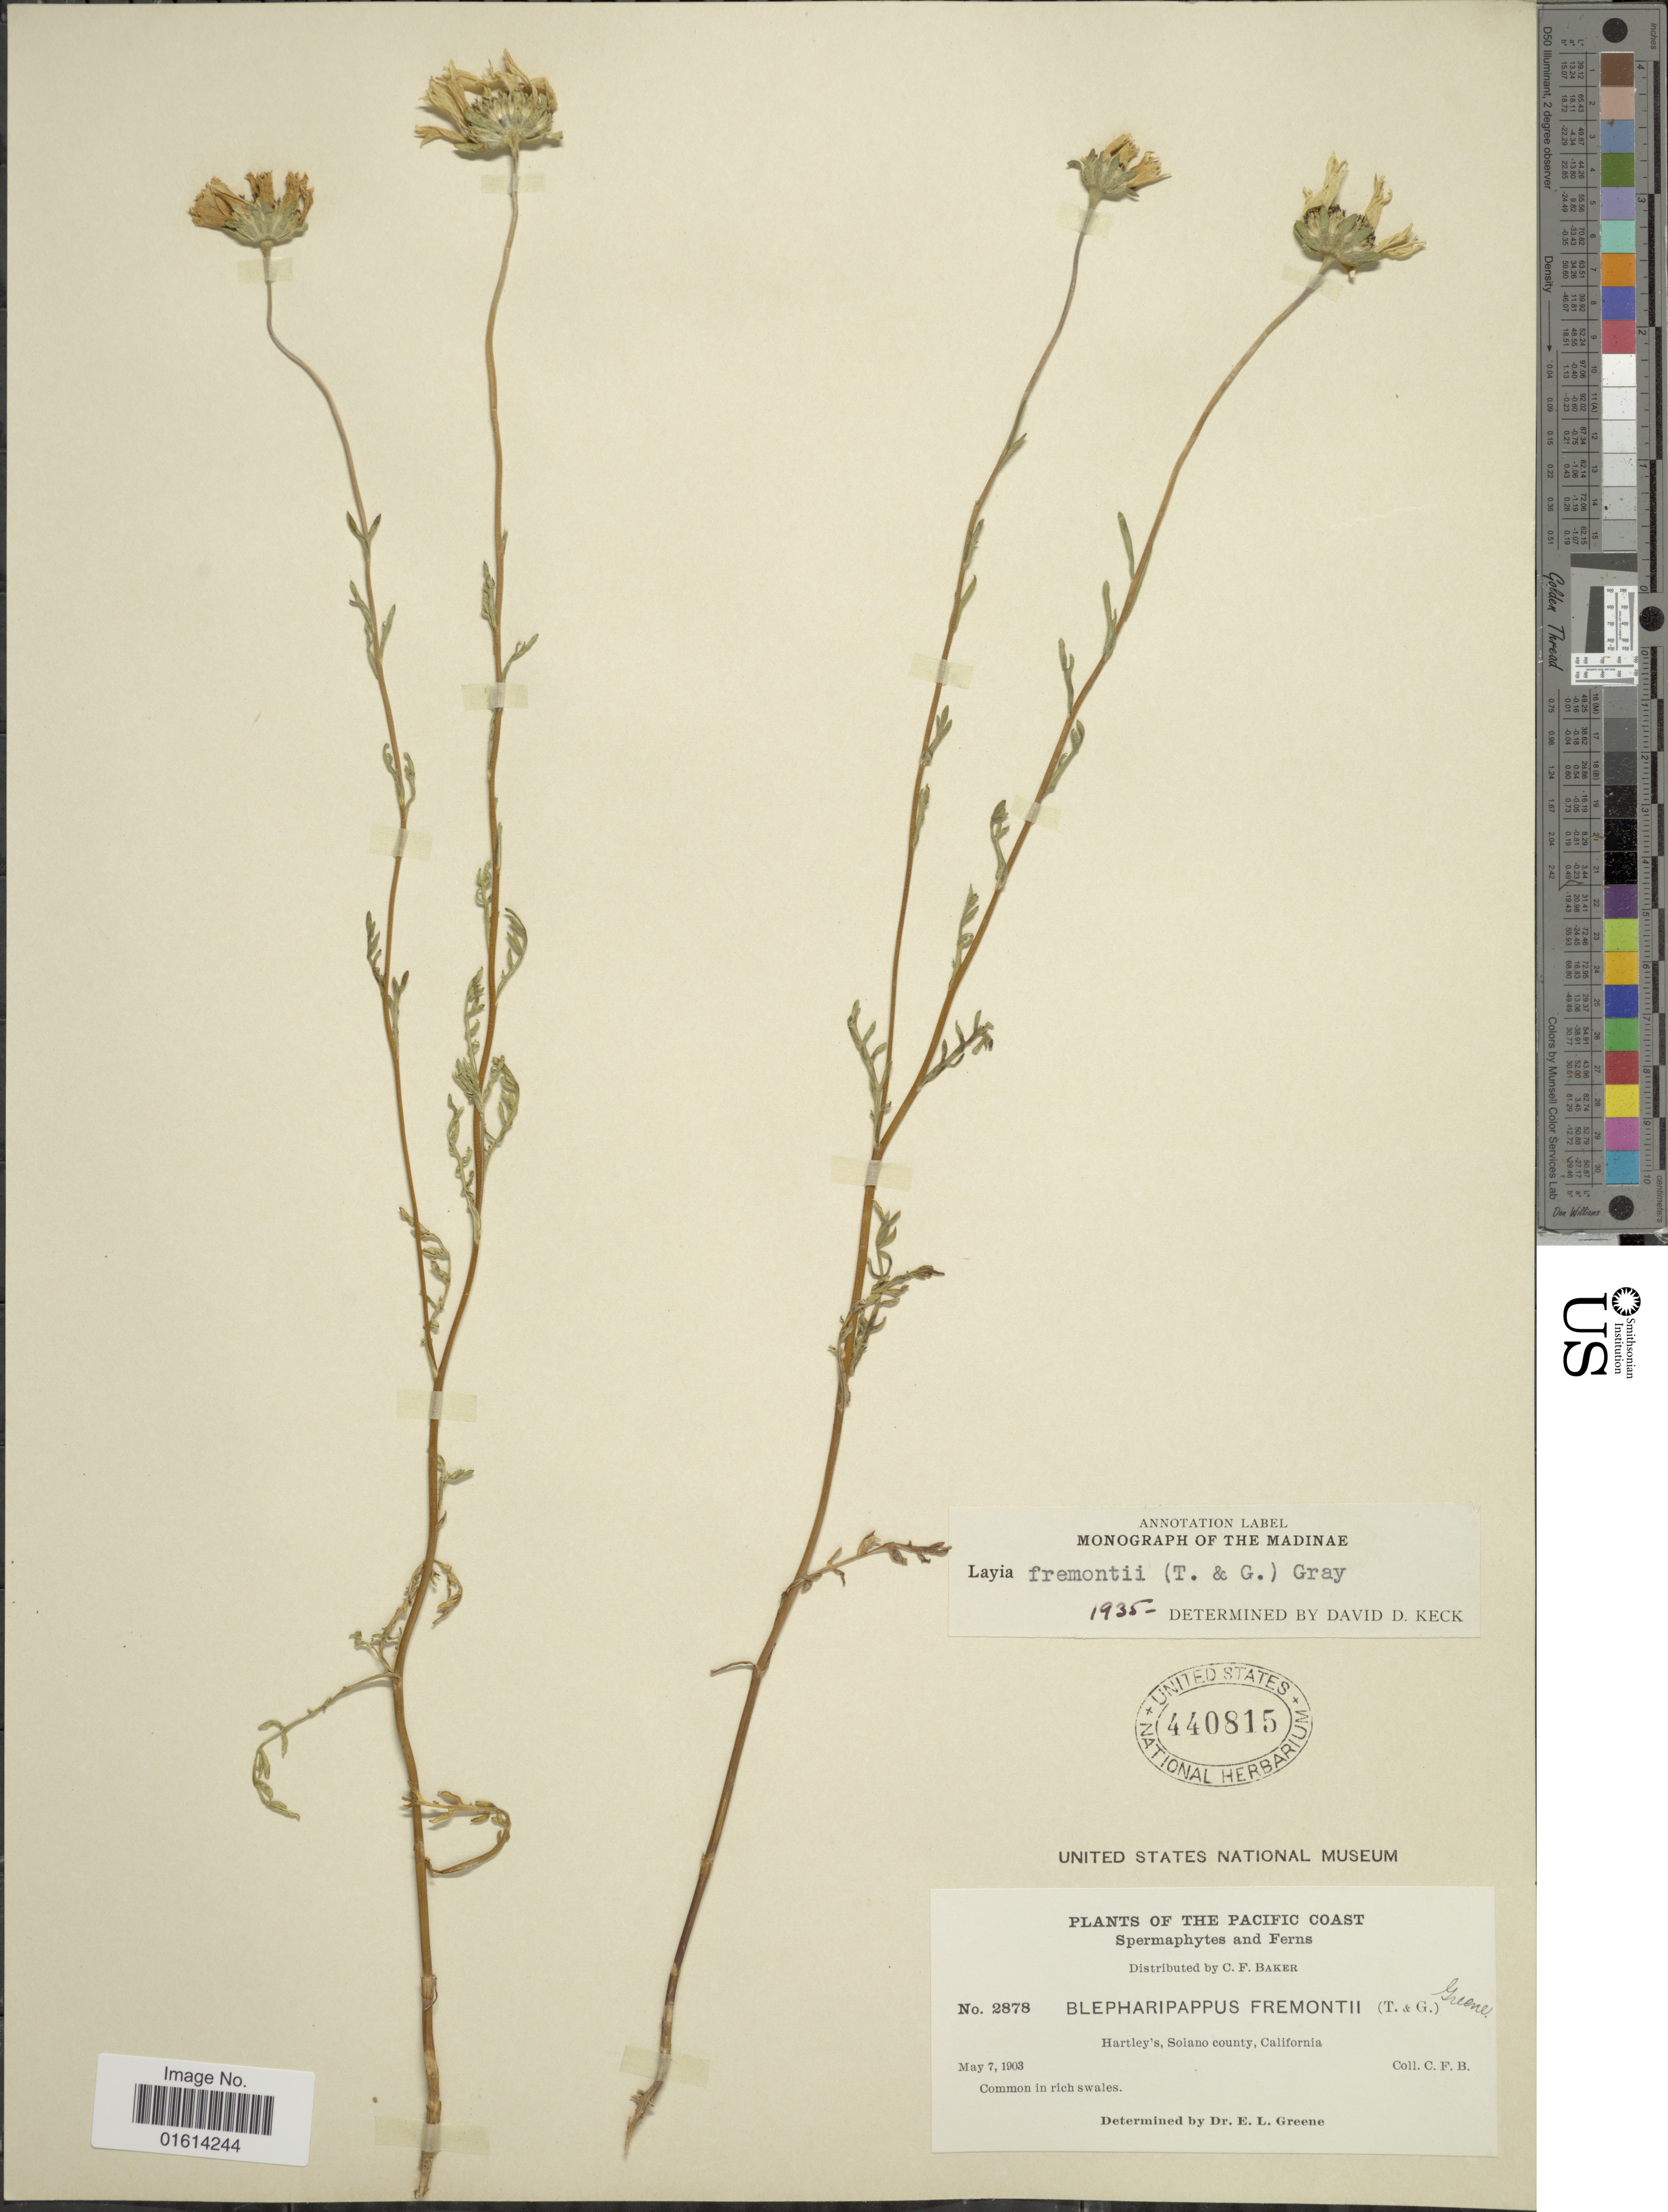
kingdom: Plantae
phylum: Tracheophyta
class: Magnoliopsida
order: Asterales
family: Asteraceae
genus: Layia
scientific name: Layia fremontii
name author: A. Gray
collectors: C. F. Baker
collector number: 2878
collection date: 1903-05-07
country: United States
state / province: California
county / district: Solano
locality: Pacific Coast, Hartley's, Solano County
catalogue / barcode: US 440815